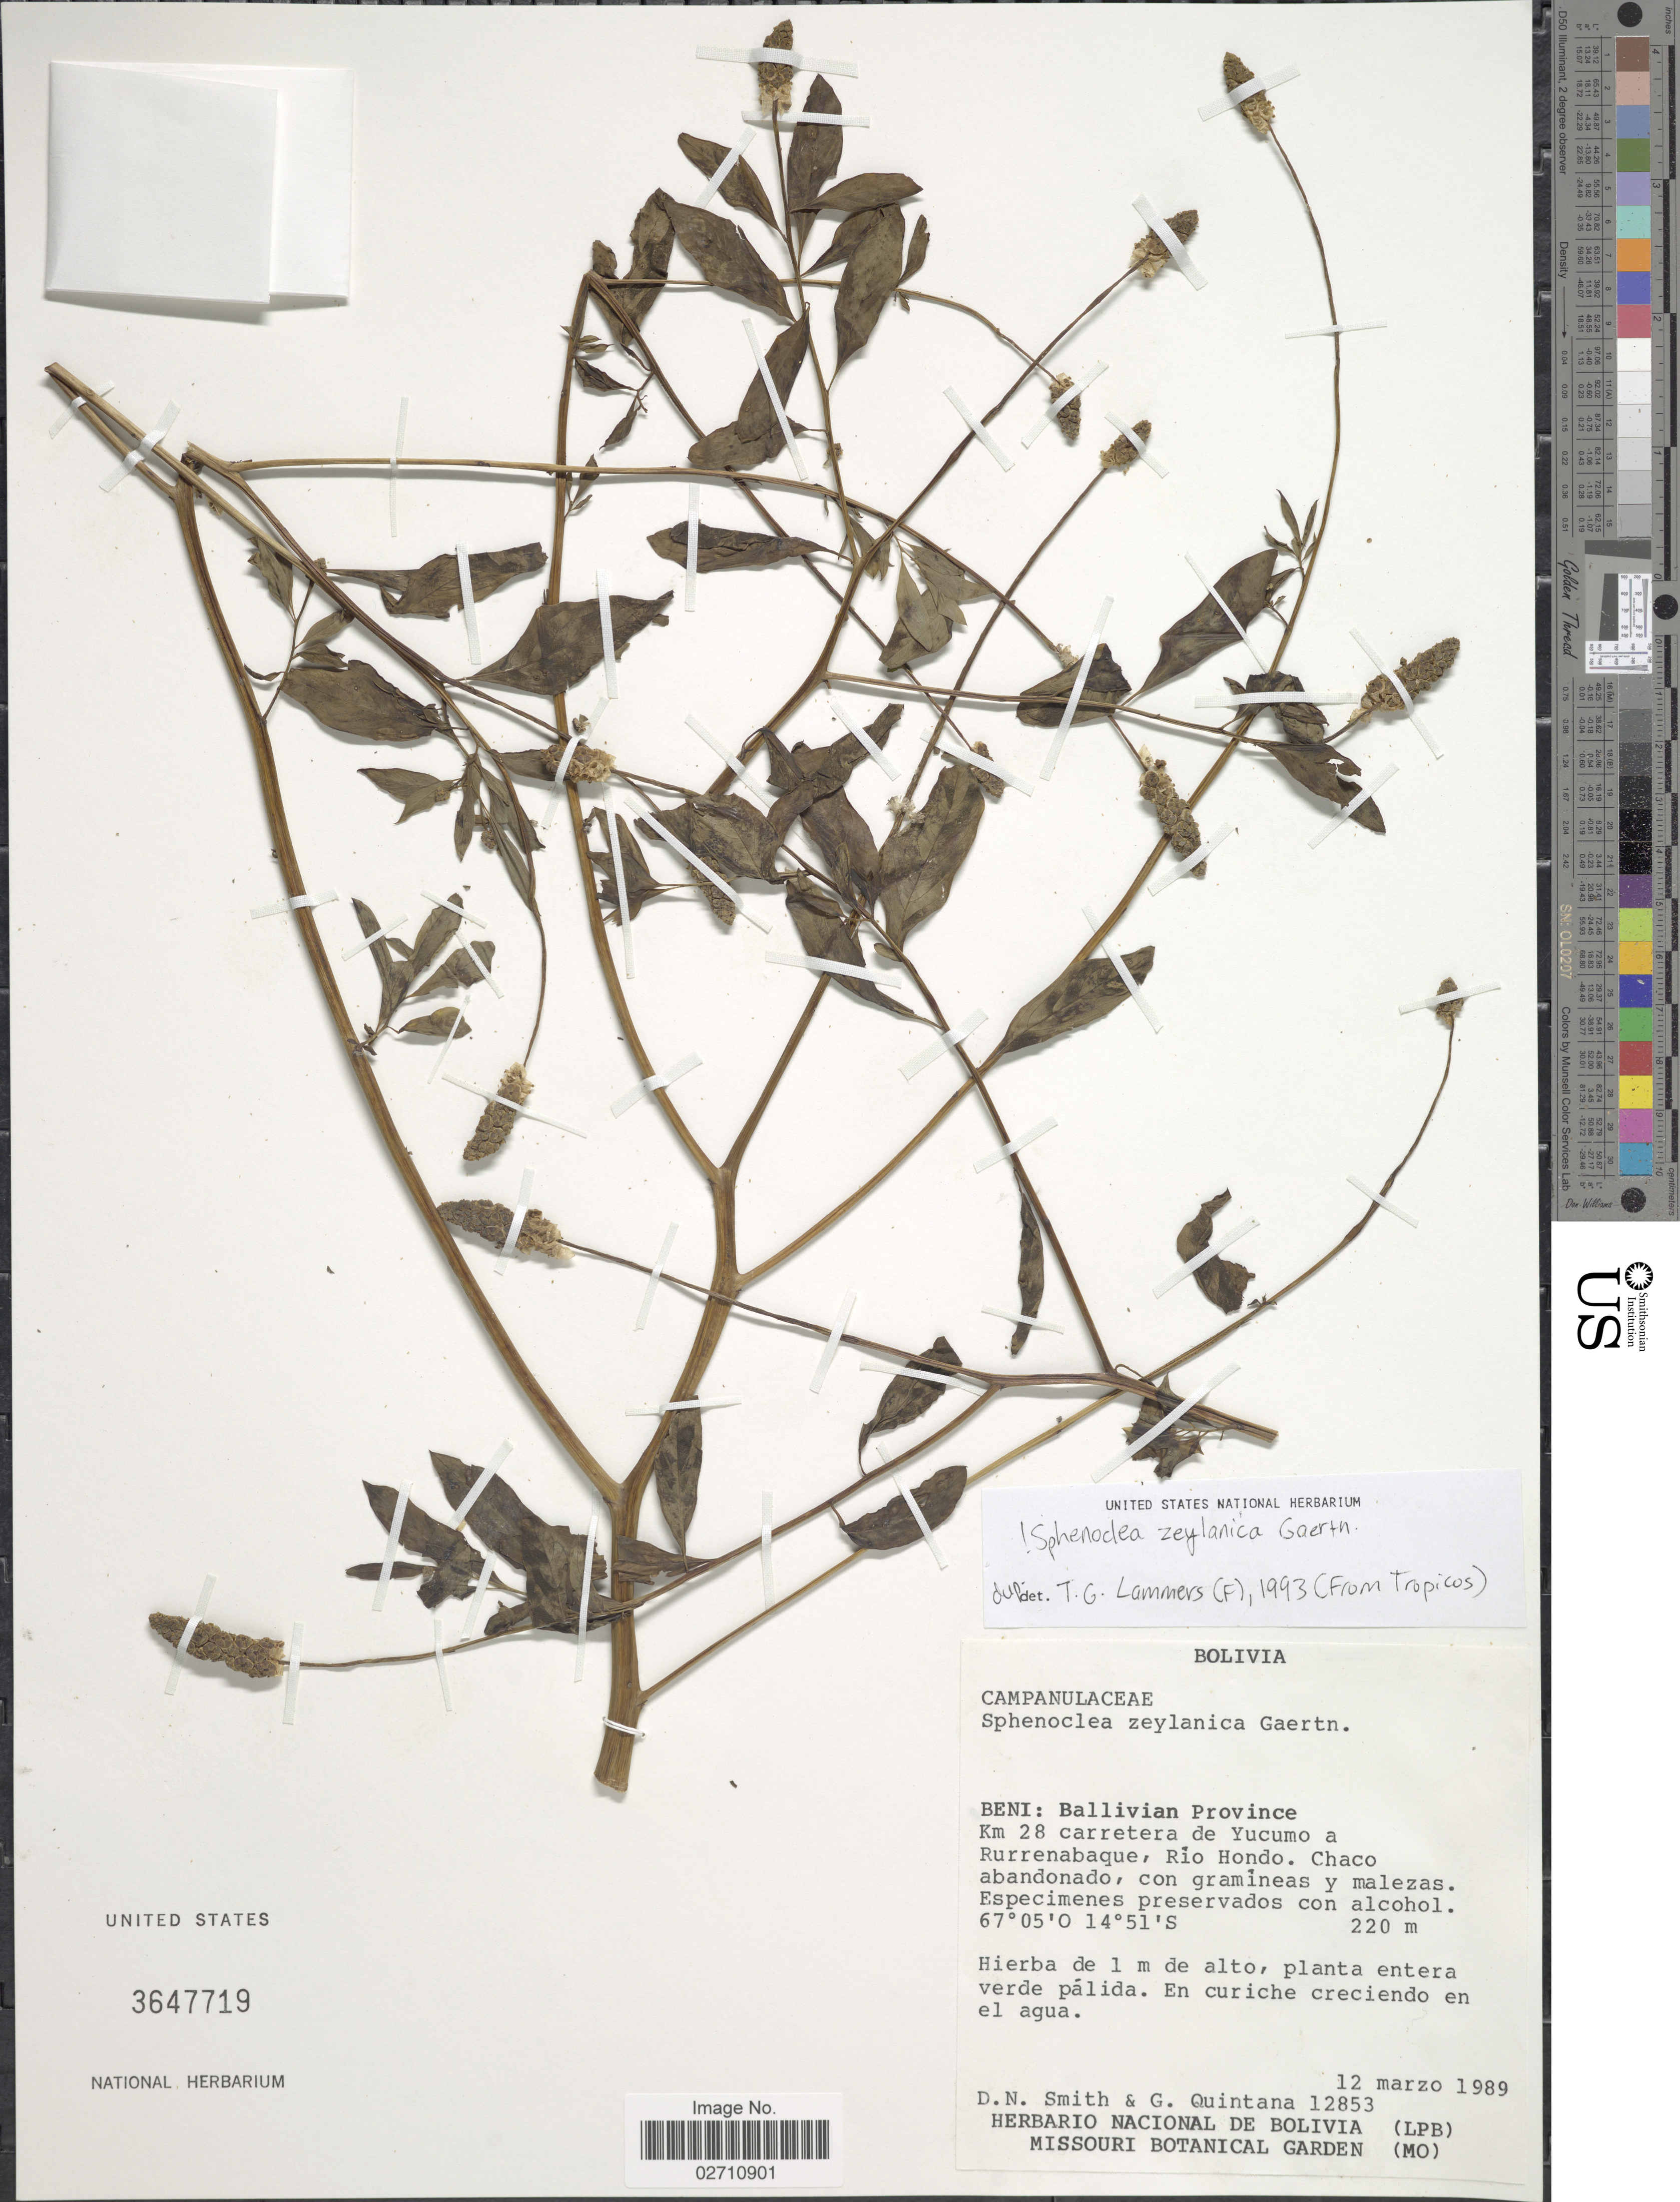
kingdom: Plantae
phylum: Tracheophyta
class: Magnoliopsida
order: Solanales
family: Sphenocleaceae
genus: Sphenoclea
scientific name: Sphenoclea zeylanica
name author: Gaertn.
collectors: D. Smith & G. Quintana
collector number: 12853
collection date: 1989-03-12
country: Bolivia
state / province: Beni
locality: Ballivian Province. Km 28 carretera de Yucumo a Rurrenabaque, Rio Hondo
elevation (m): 220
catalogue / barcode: US 3647719